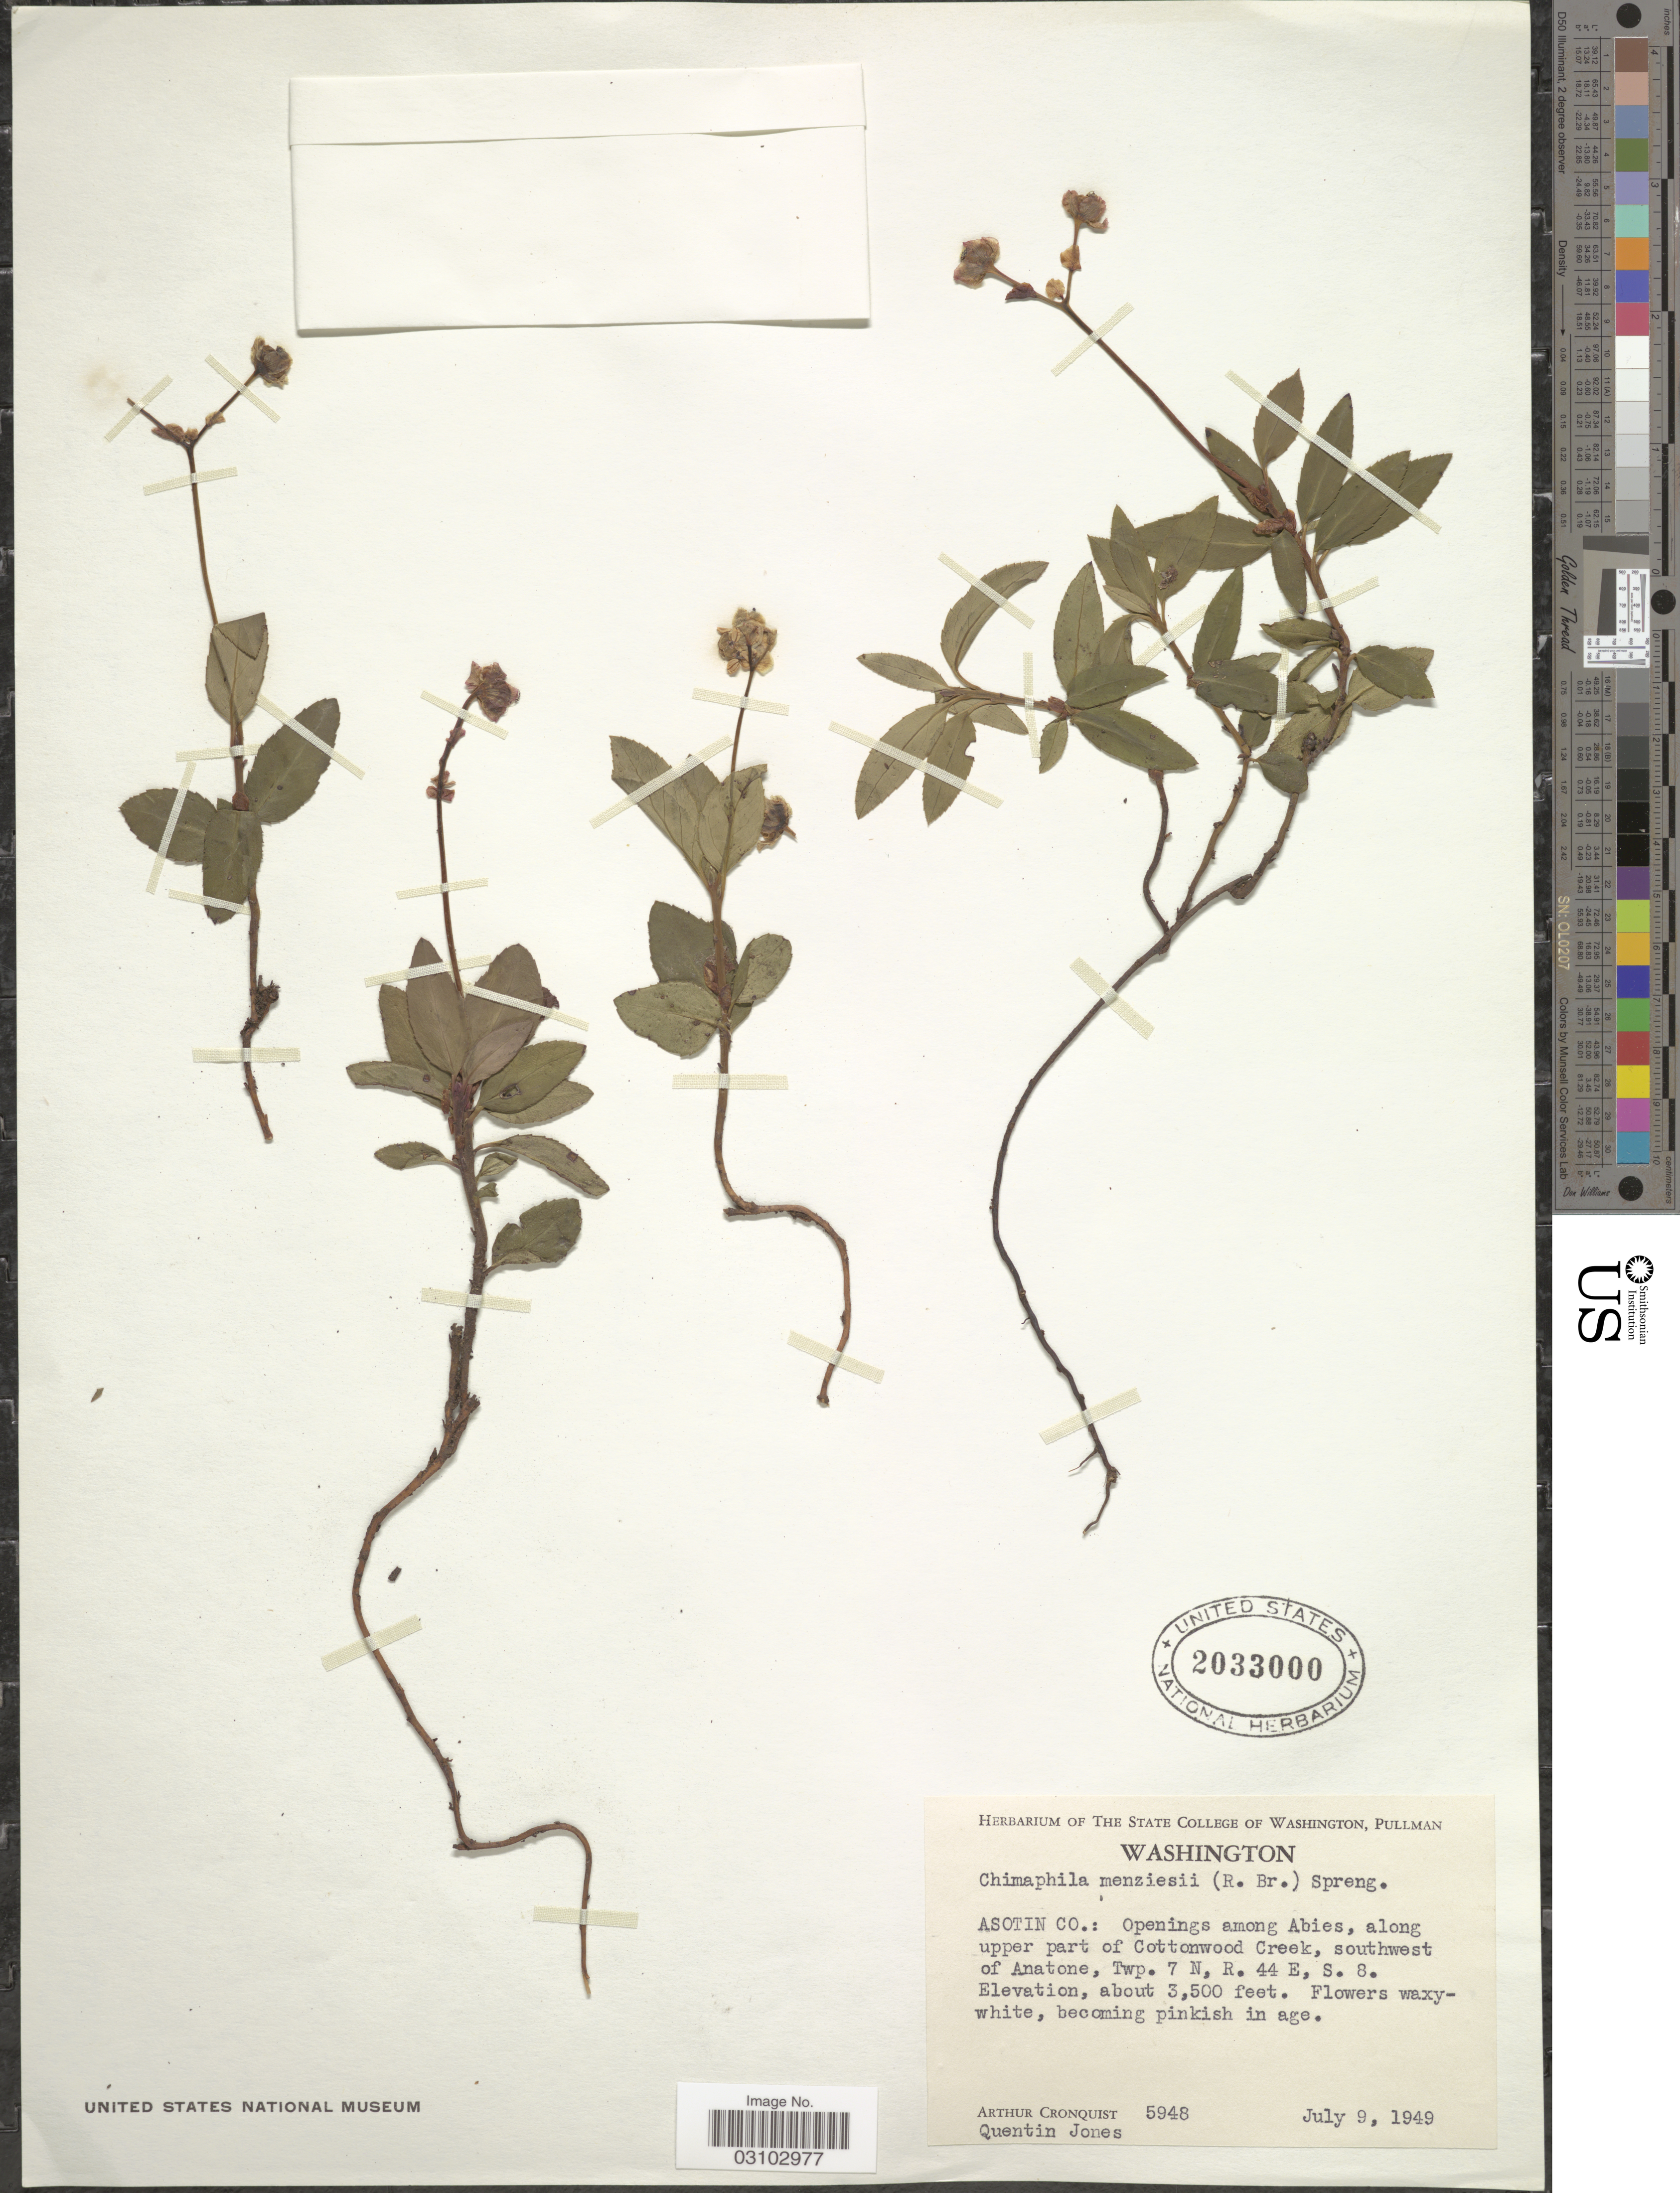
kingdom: Plantae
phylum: Tracheophyta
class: Magnoliopsida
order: Ericales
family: Ericaceae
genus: Chimaphila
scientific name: Chimaphila menziesii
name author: (R. Br. ex G. Don) Spreng.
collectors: A. J. Cronquist & Q. Jones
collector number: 5948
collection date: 1949-07-09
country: United States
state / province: Washington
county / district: Asotin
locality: Asotin Co.: Opening among Abies, along upper part of Cottonwood Creek, southwest of Anatone, Twp. 7 N, R. 44 E, S. 8.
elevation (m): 1067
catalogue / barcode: US 2033000